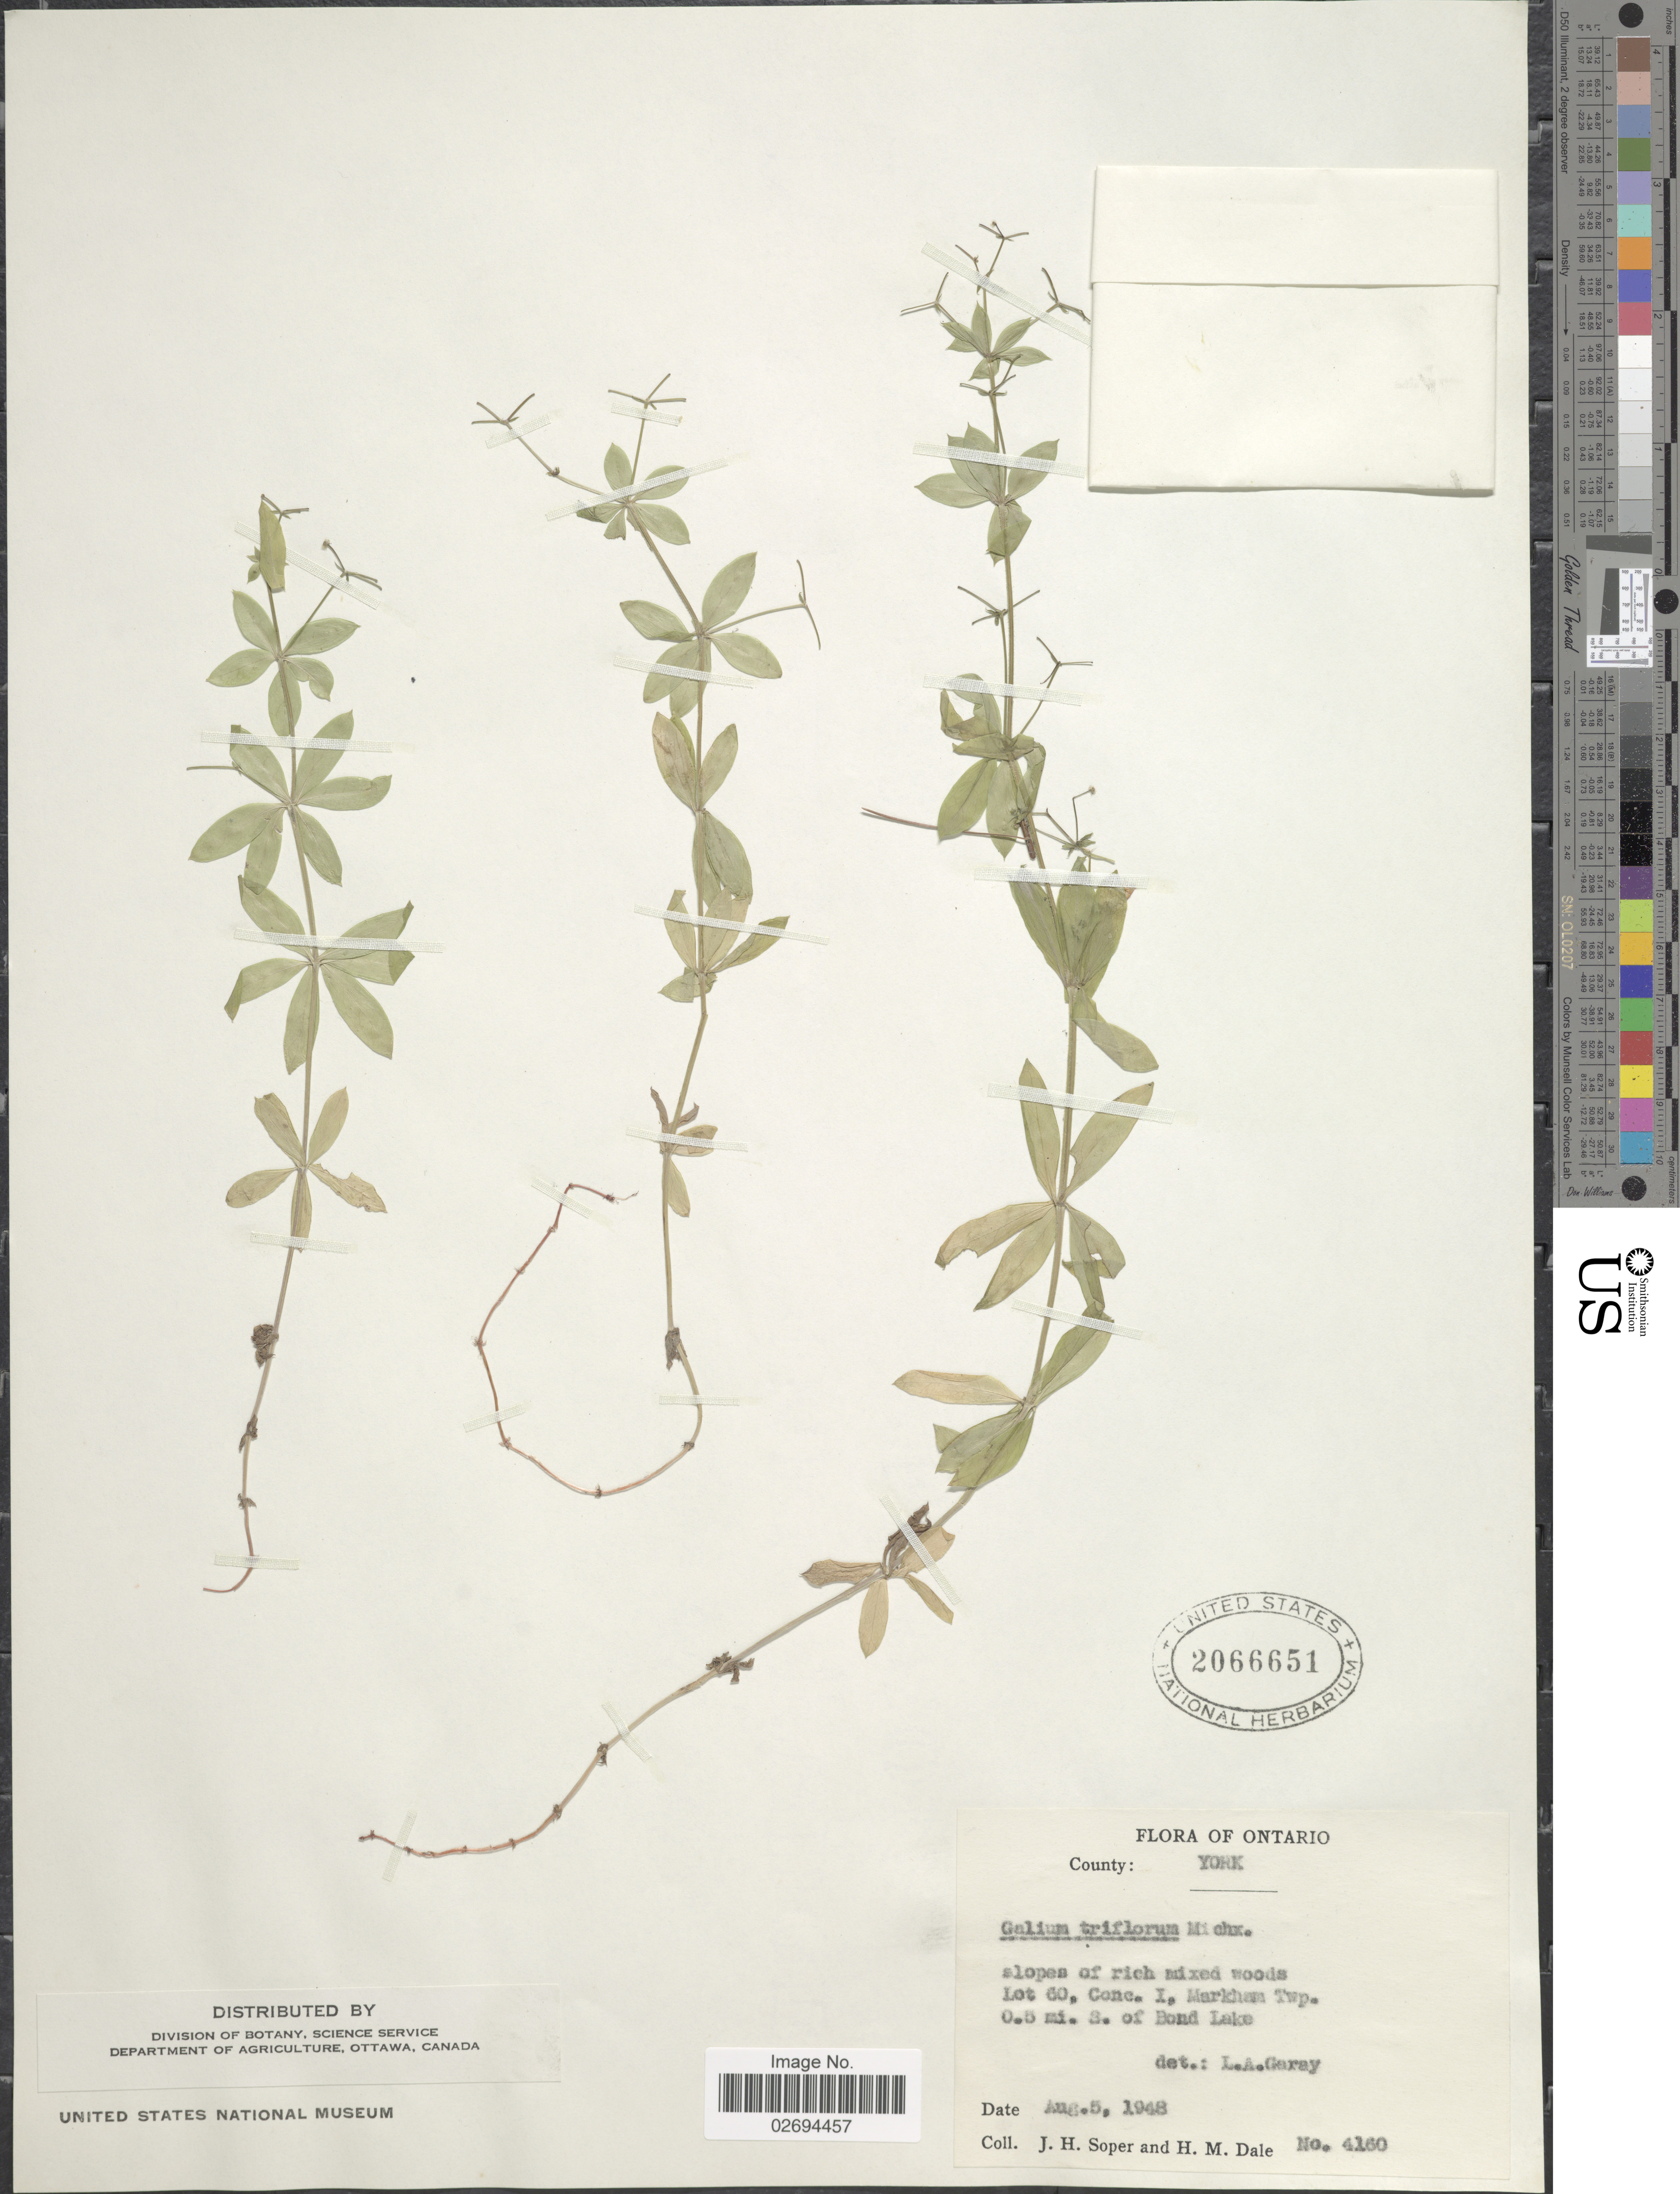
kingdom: Plantae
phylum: Tracheophyta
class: Magnoliopsida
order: Gentianales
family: Rubiaceae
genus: Galium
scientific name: Galium triflorum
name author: Michx.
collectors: J. H. Soper & H. M. Dale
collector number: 4160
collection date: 1948-08-05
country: Canada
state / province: Ontario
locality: County: York. Lot 60, Conc. I, Markham Twp. 0.5 mi. S. of Bond Lake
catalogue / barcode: US 2066651